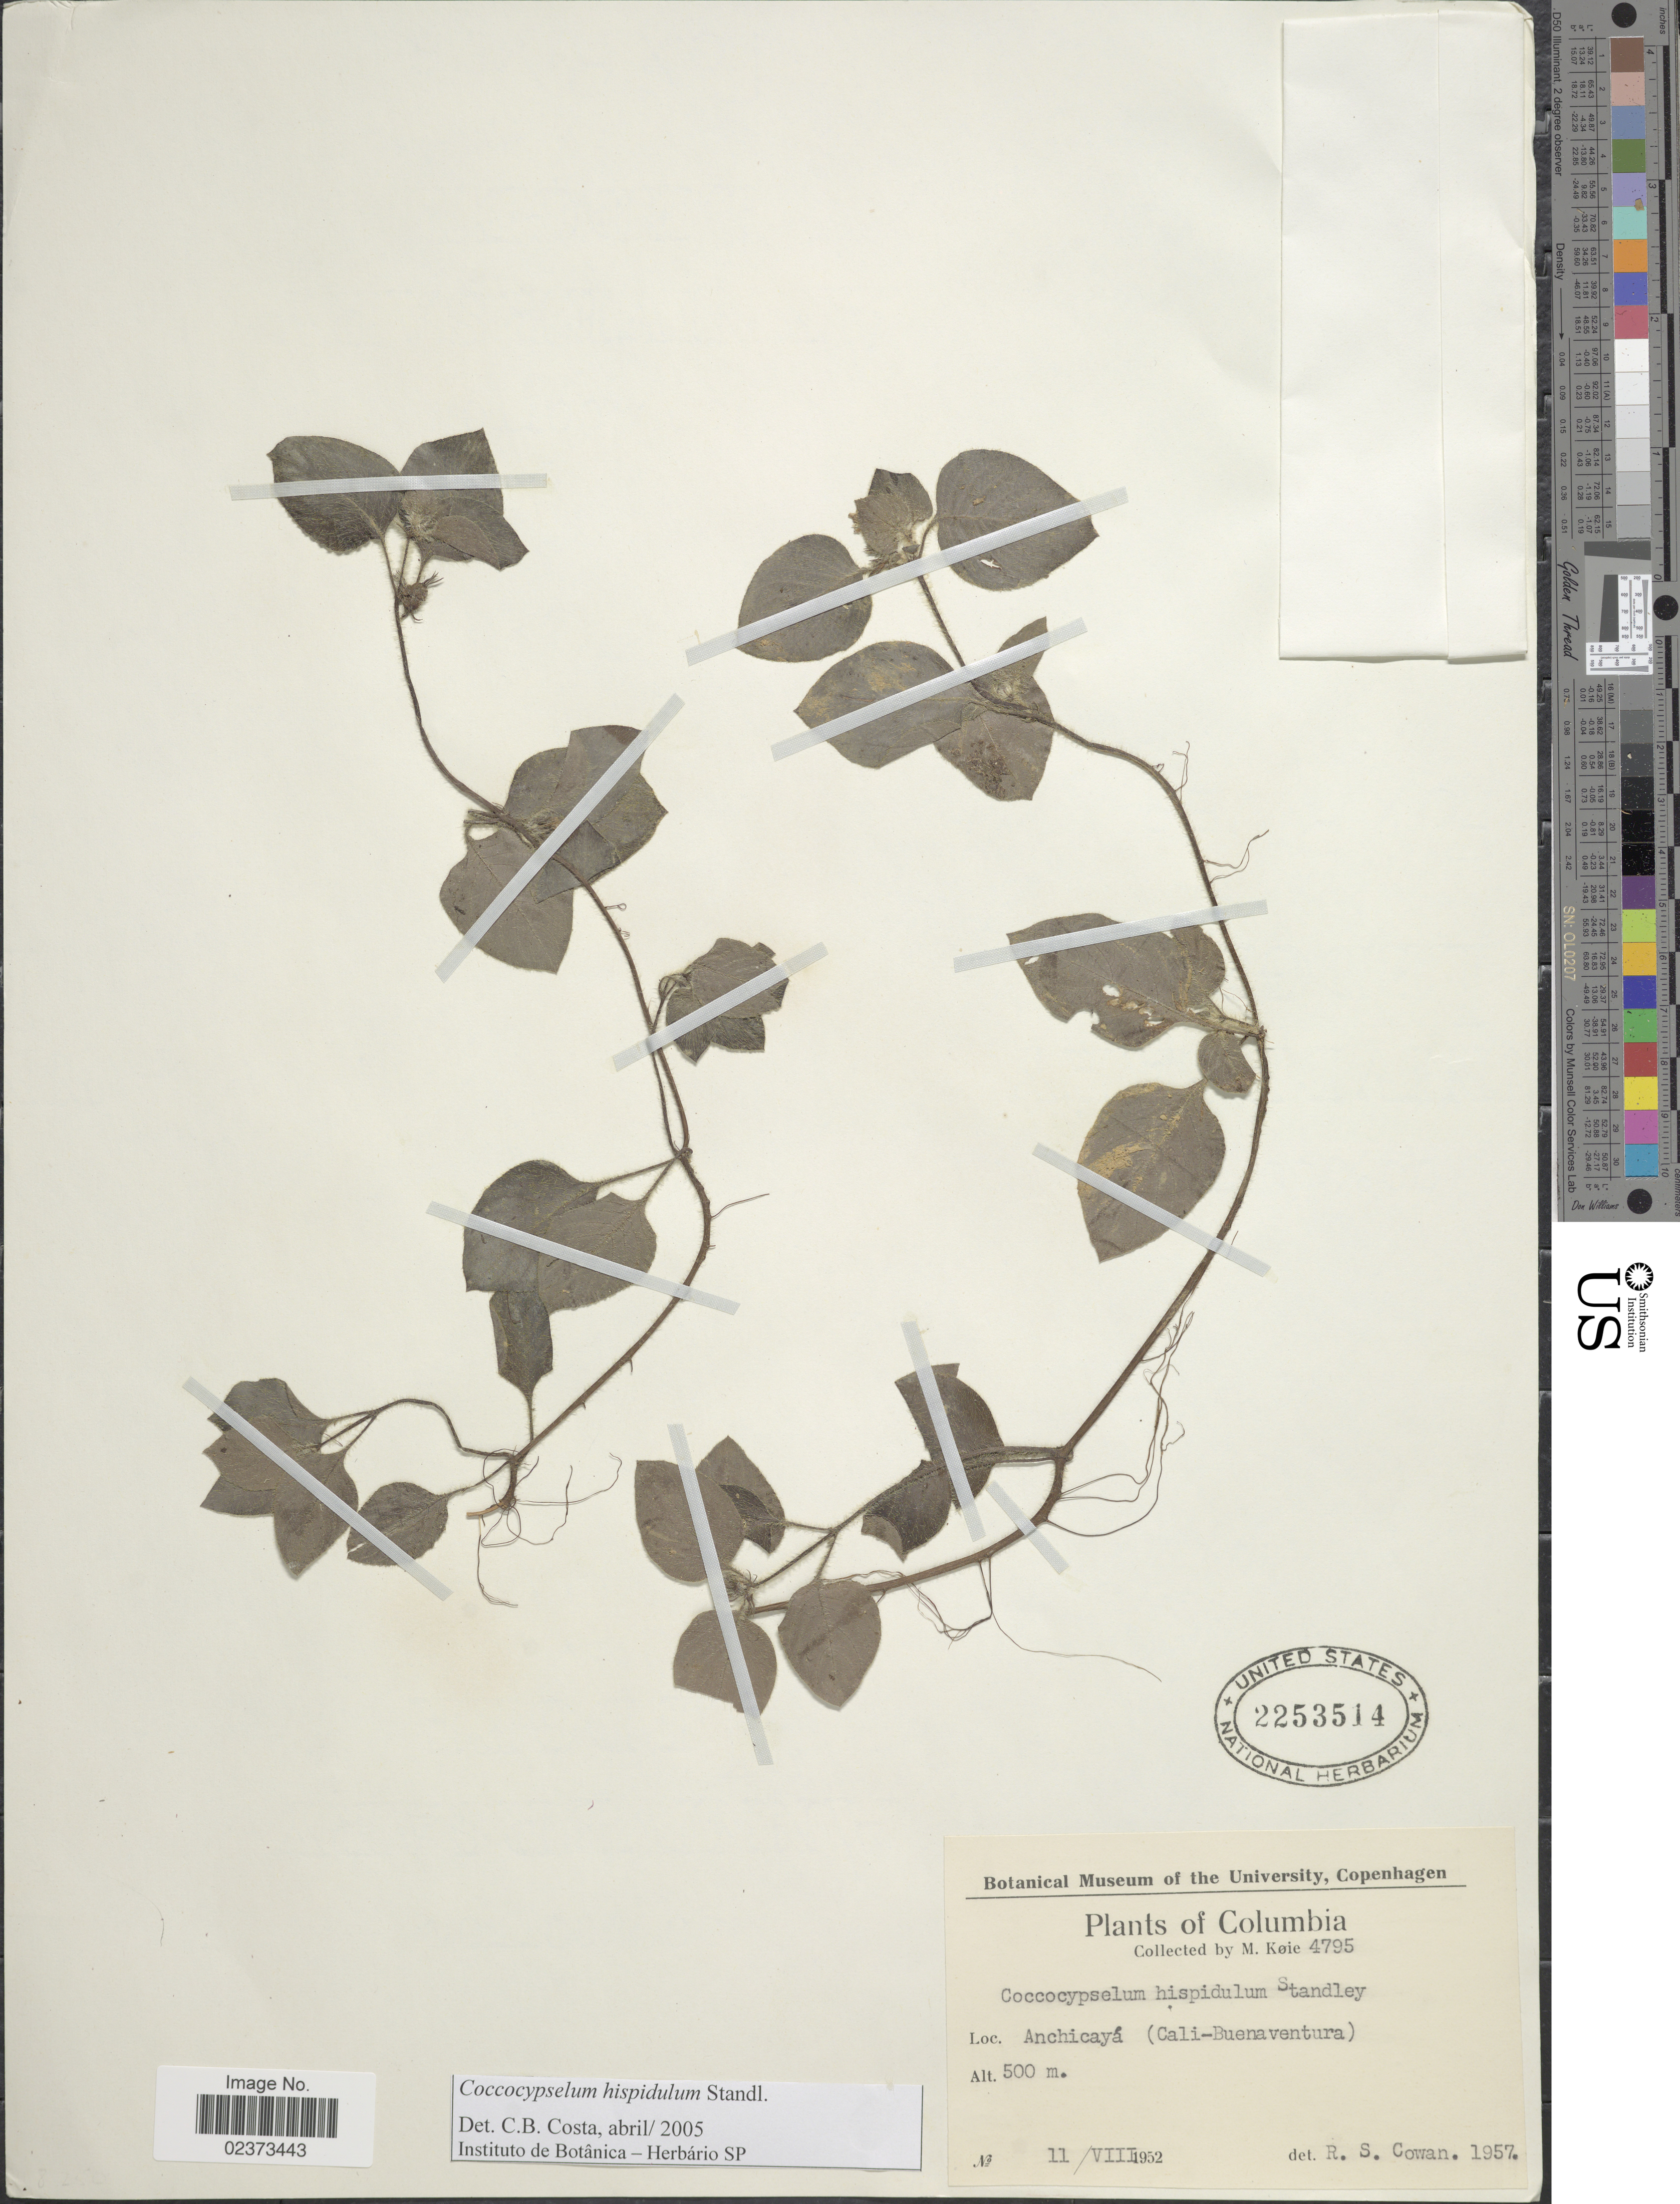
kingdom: Plantae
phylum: Tracheophyta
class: Magnoliopsida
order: Gentianales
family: Rubiaceae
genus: Coccocypselum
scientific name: Coccocypselum hispidulum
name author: (Standl.) Standl.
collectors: M. Köie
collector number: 4795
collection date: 1952-08-11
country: Colombia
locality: Anchicaya (Cali-Buenaventura)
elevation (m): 500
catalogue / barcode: US 2253514